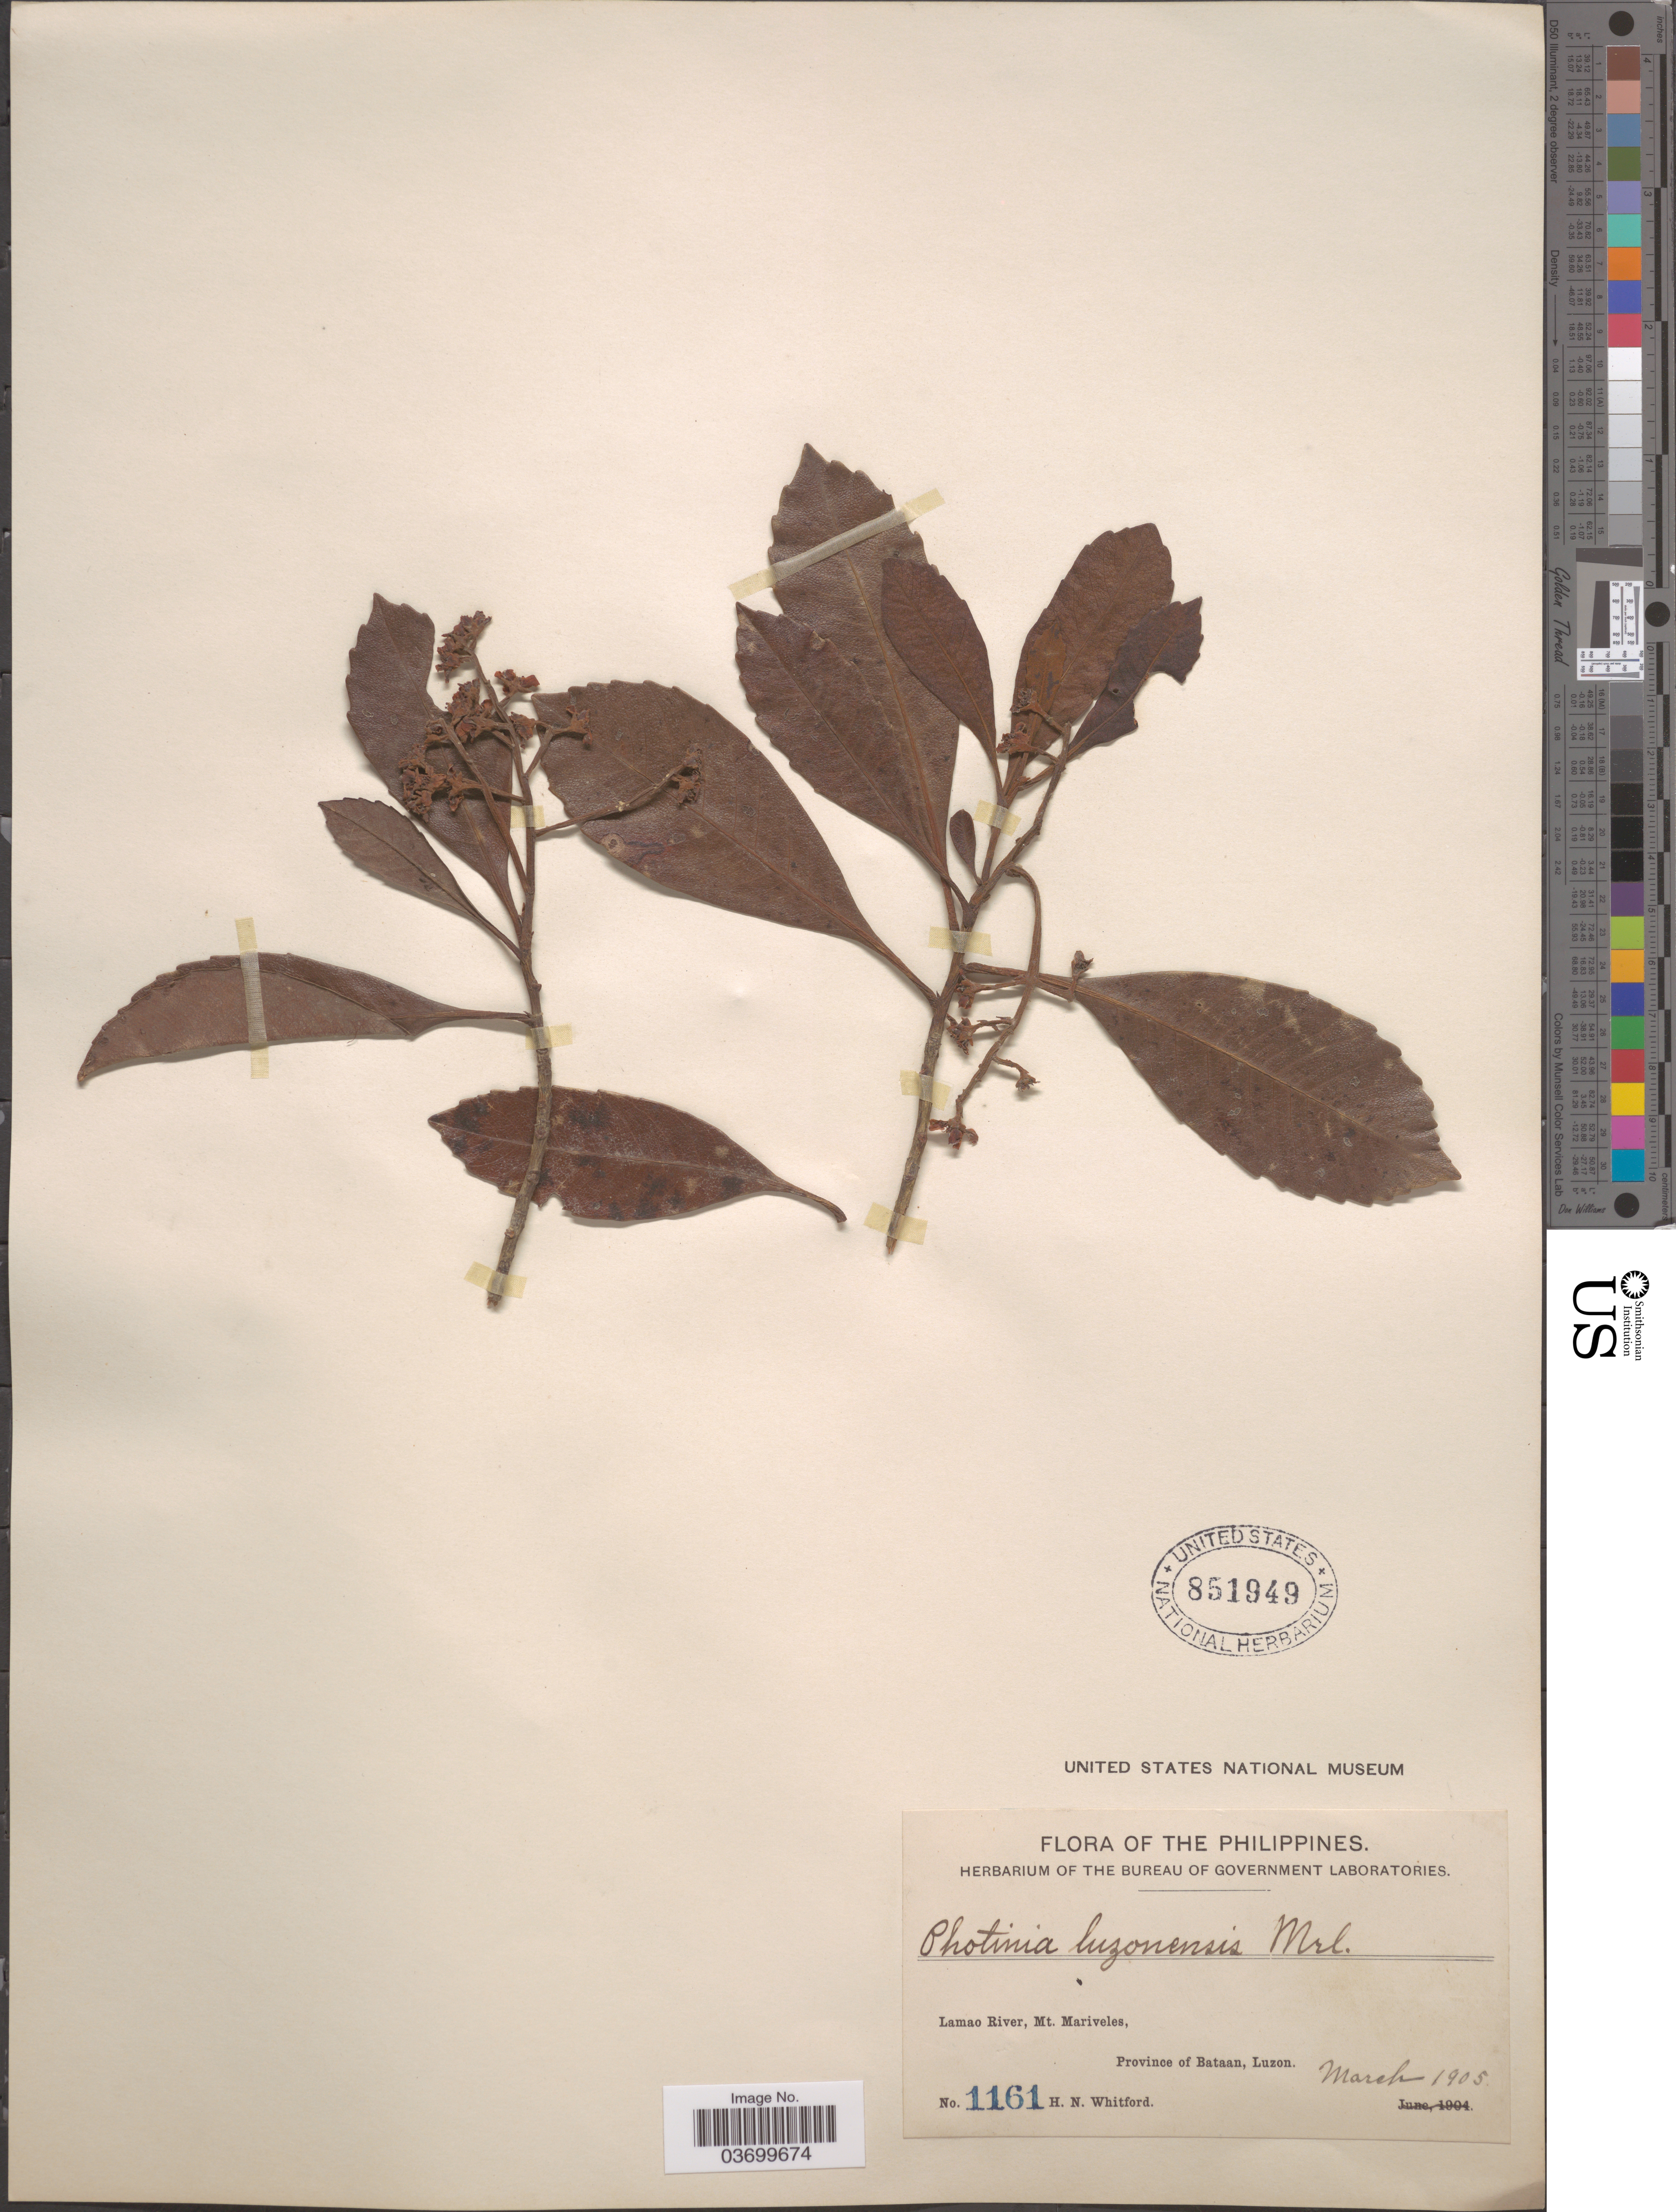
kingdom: Plantae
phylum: Tracheophyta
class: Magnoliopsida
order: Rosales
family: Rosaceae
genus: Photinia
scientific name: Photinia luzonensis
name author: Merr.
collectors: H. N. Whitford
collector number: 1161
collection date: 1905-03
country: Philippines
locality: Lamao River, Mt. Mariveles, Province of Bataan, Luzon.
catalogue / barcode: US 851949